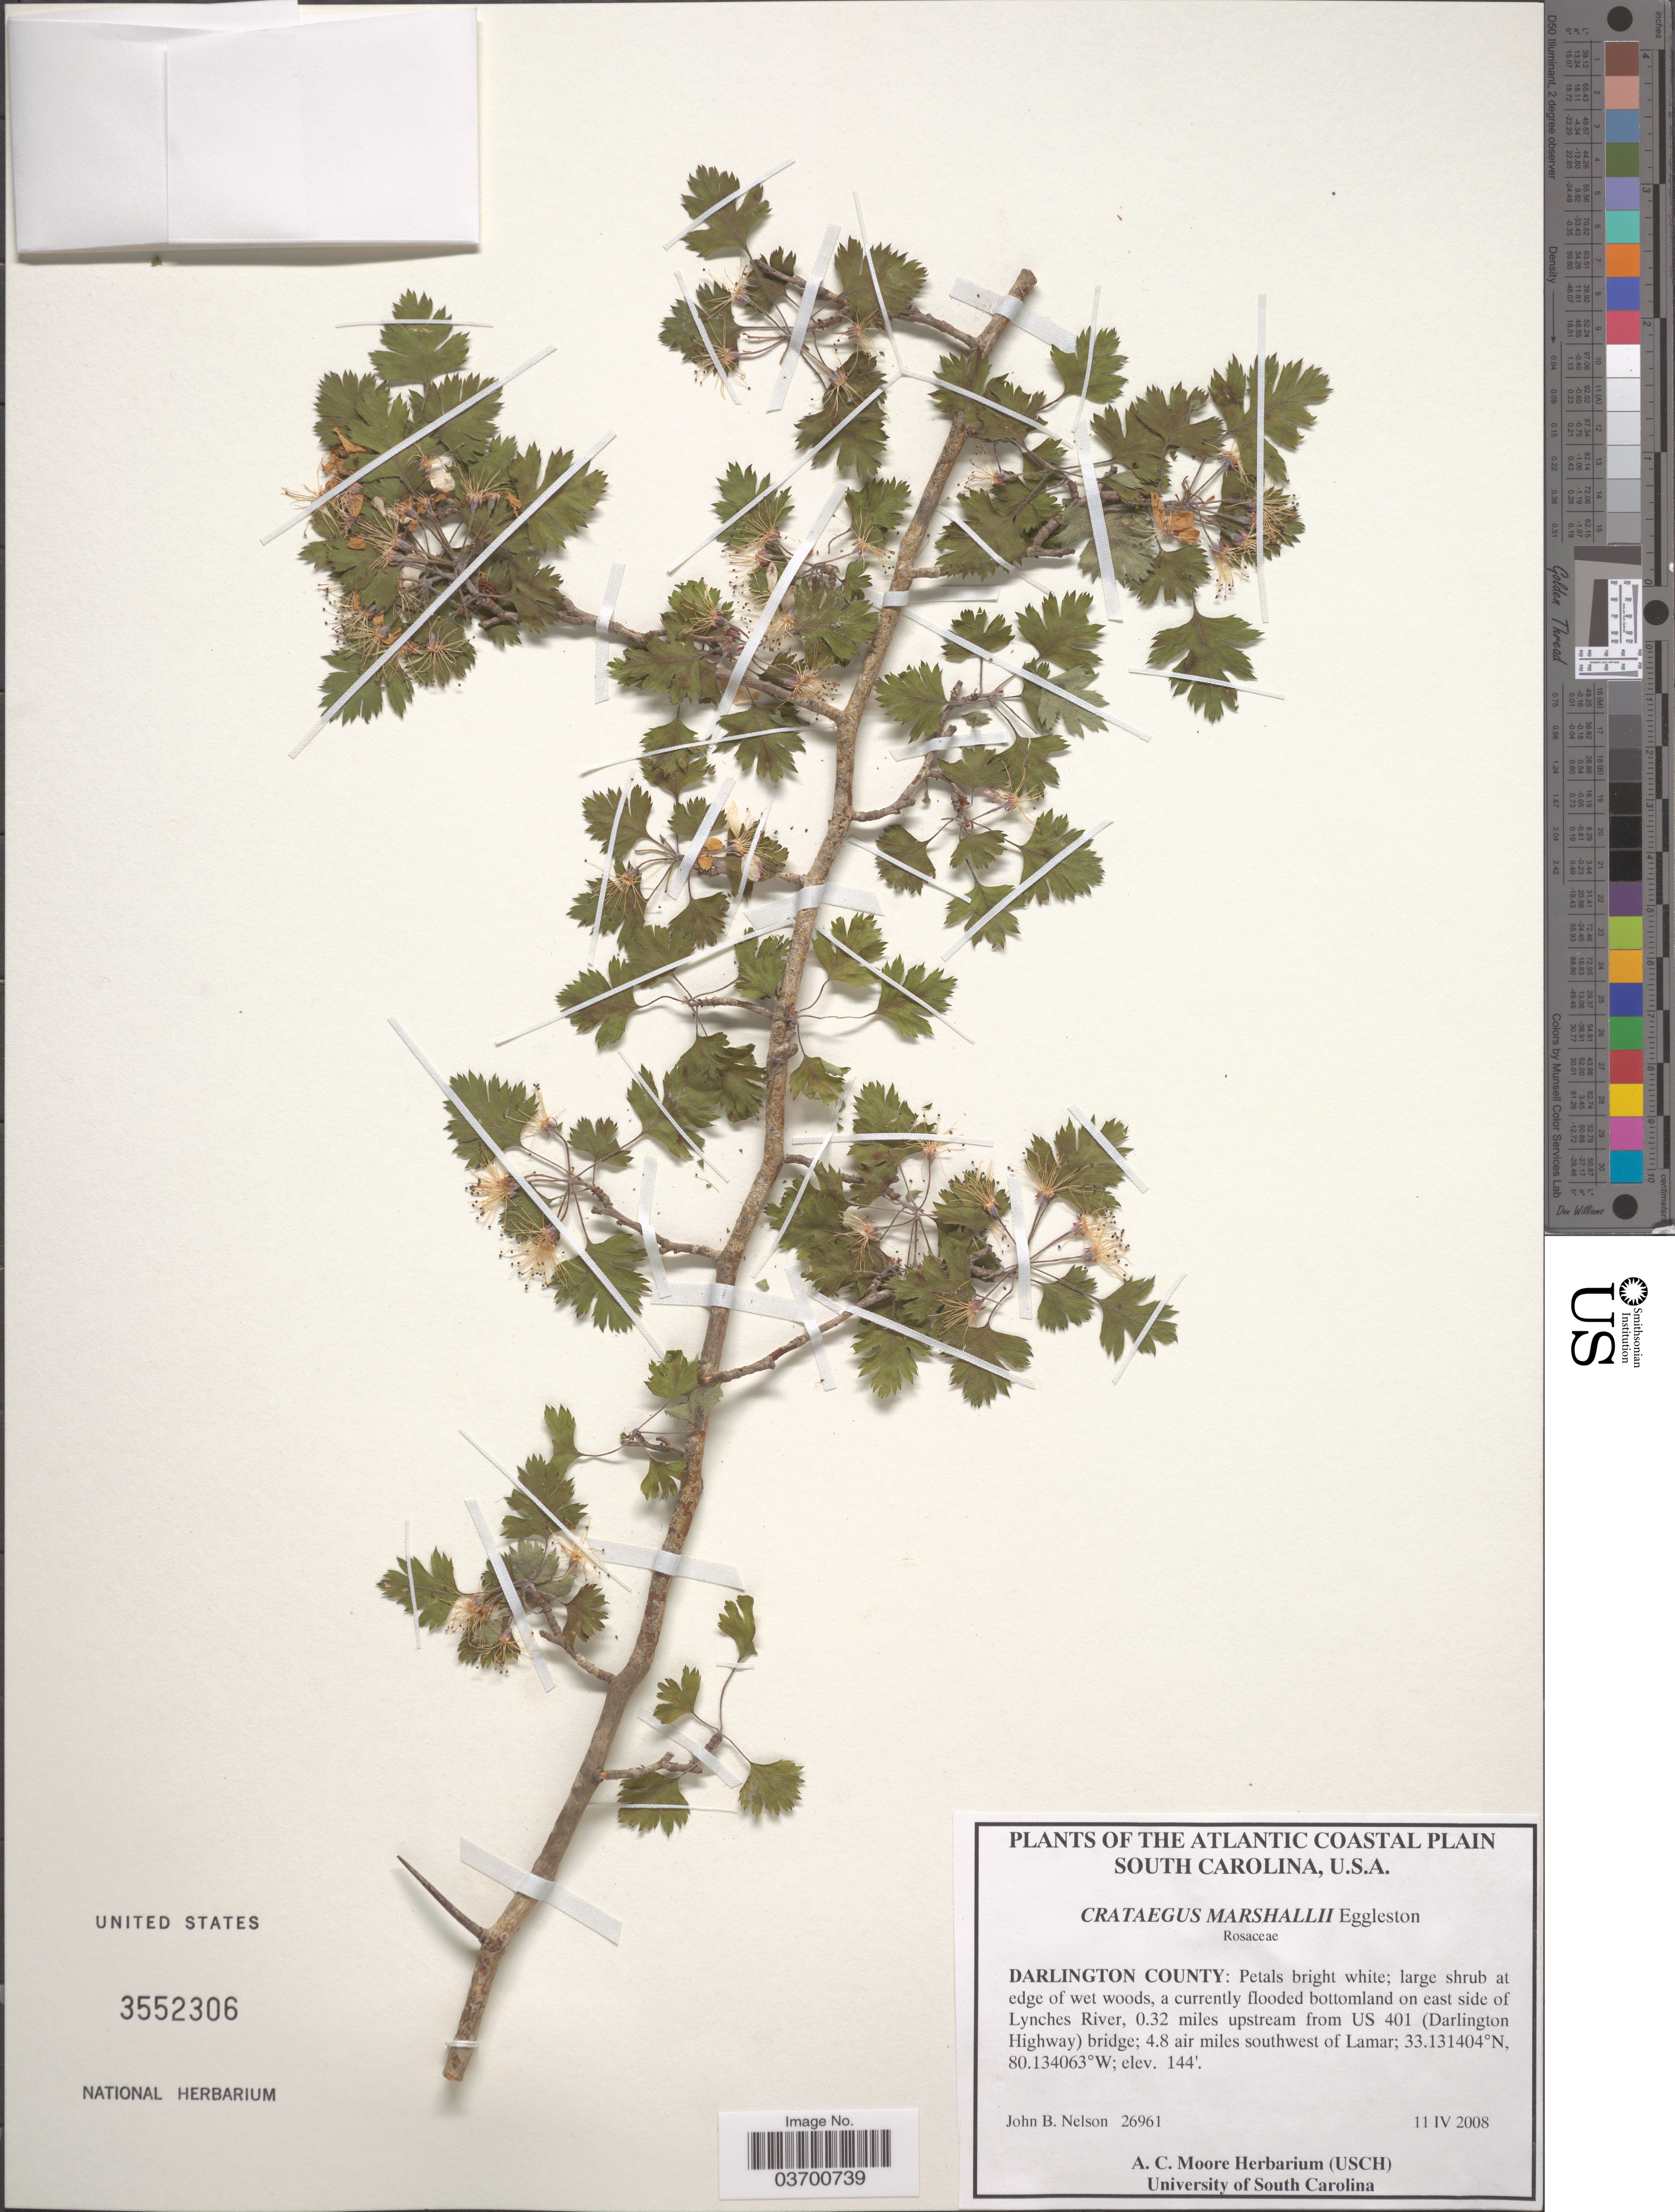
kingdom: Plantae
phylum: Tracheophyta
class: Magnoliopsida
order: Rosales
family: Rosaceae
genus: Crataegus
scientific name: Crataegus marshallii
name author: Eggl.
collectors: J. B. Nelson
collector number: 26961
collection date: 2008-04-11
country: United States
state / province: South Carolina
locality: The Atlantic Coastal Plain. Darlington County: east side of Lynches River, 0.32 miles upstream from US 401 (Darlington Highway) bridge; 4.8 air miles southwest of Lamar.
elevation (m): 44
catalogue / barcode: US 3552306